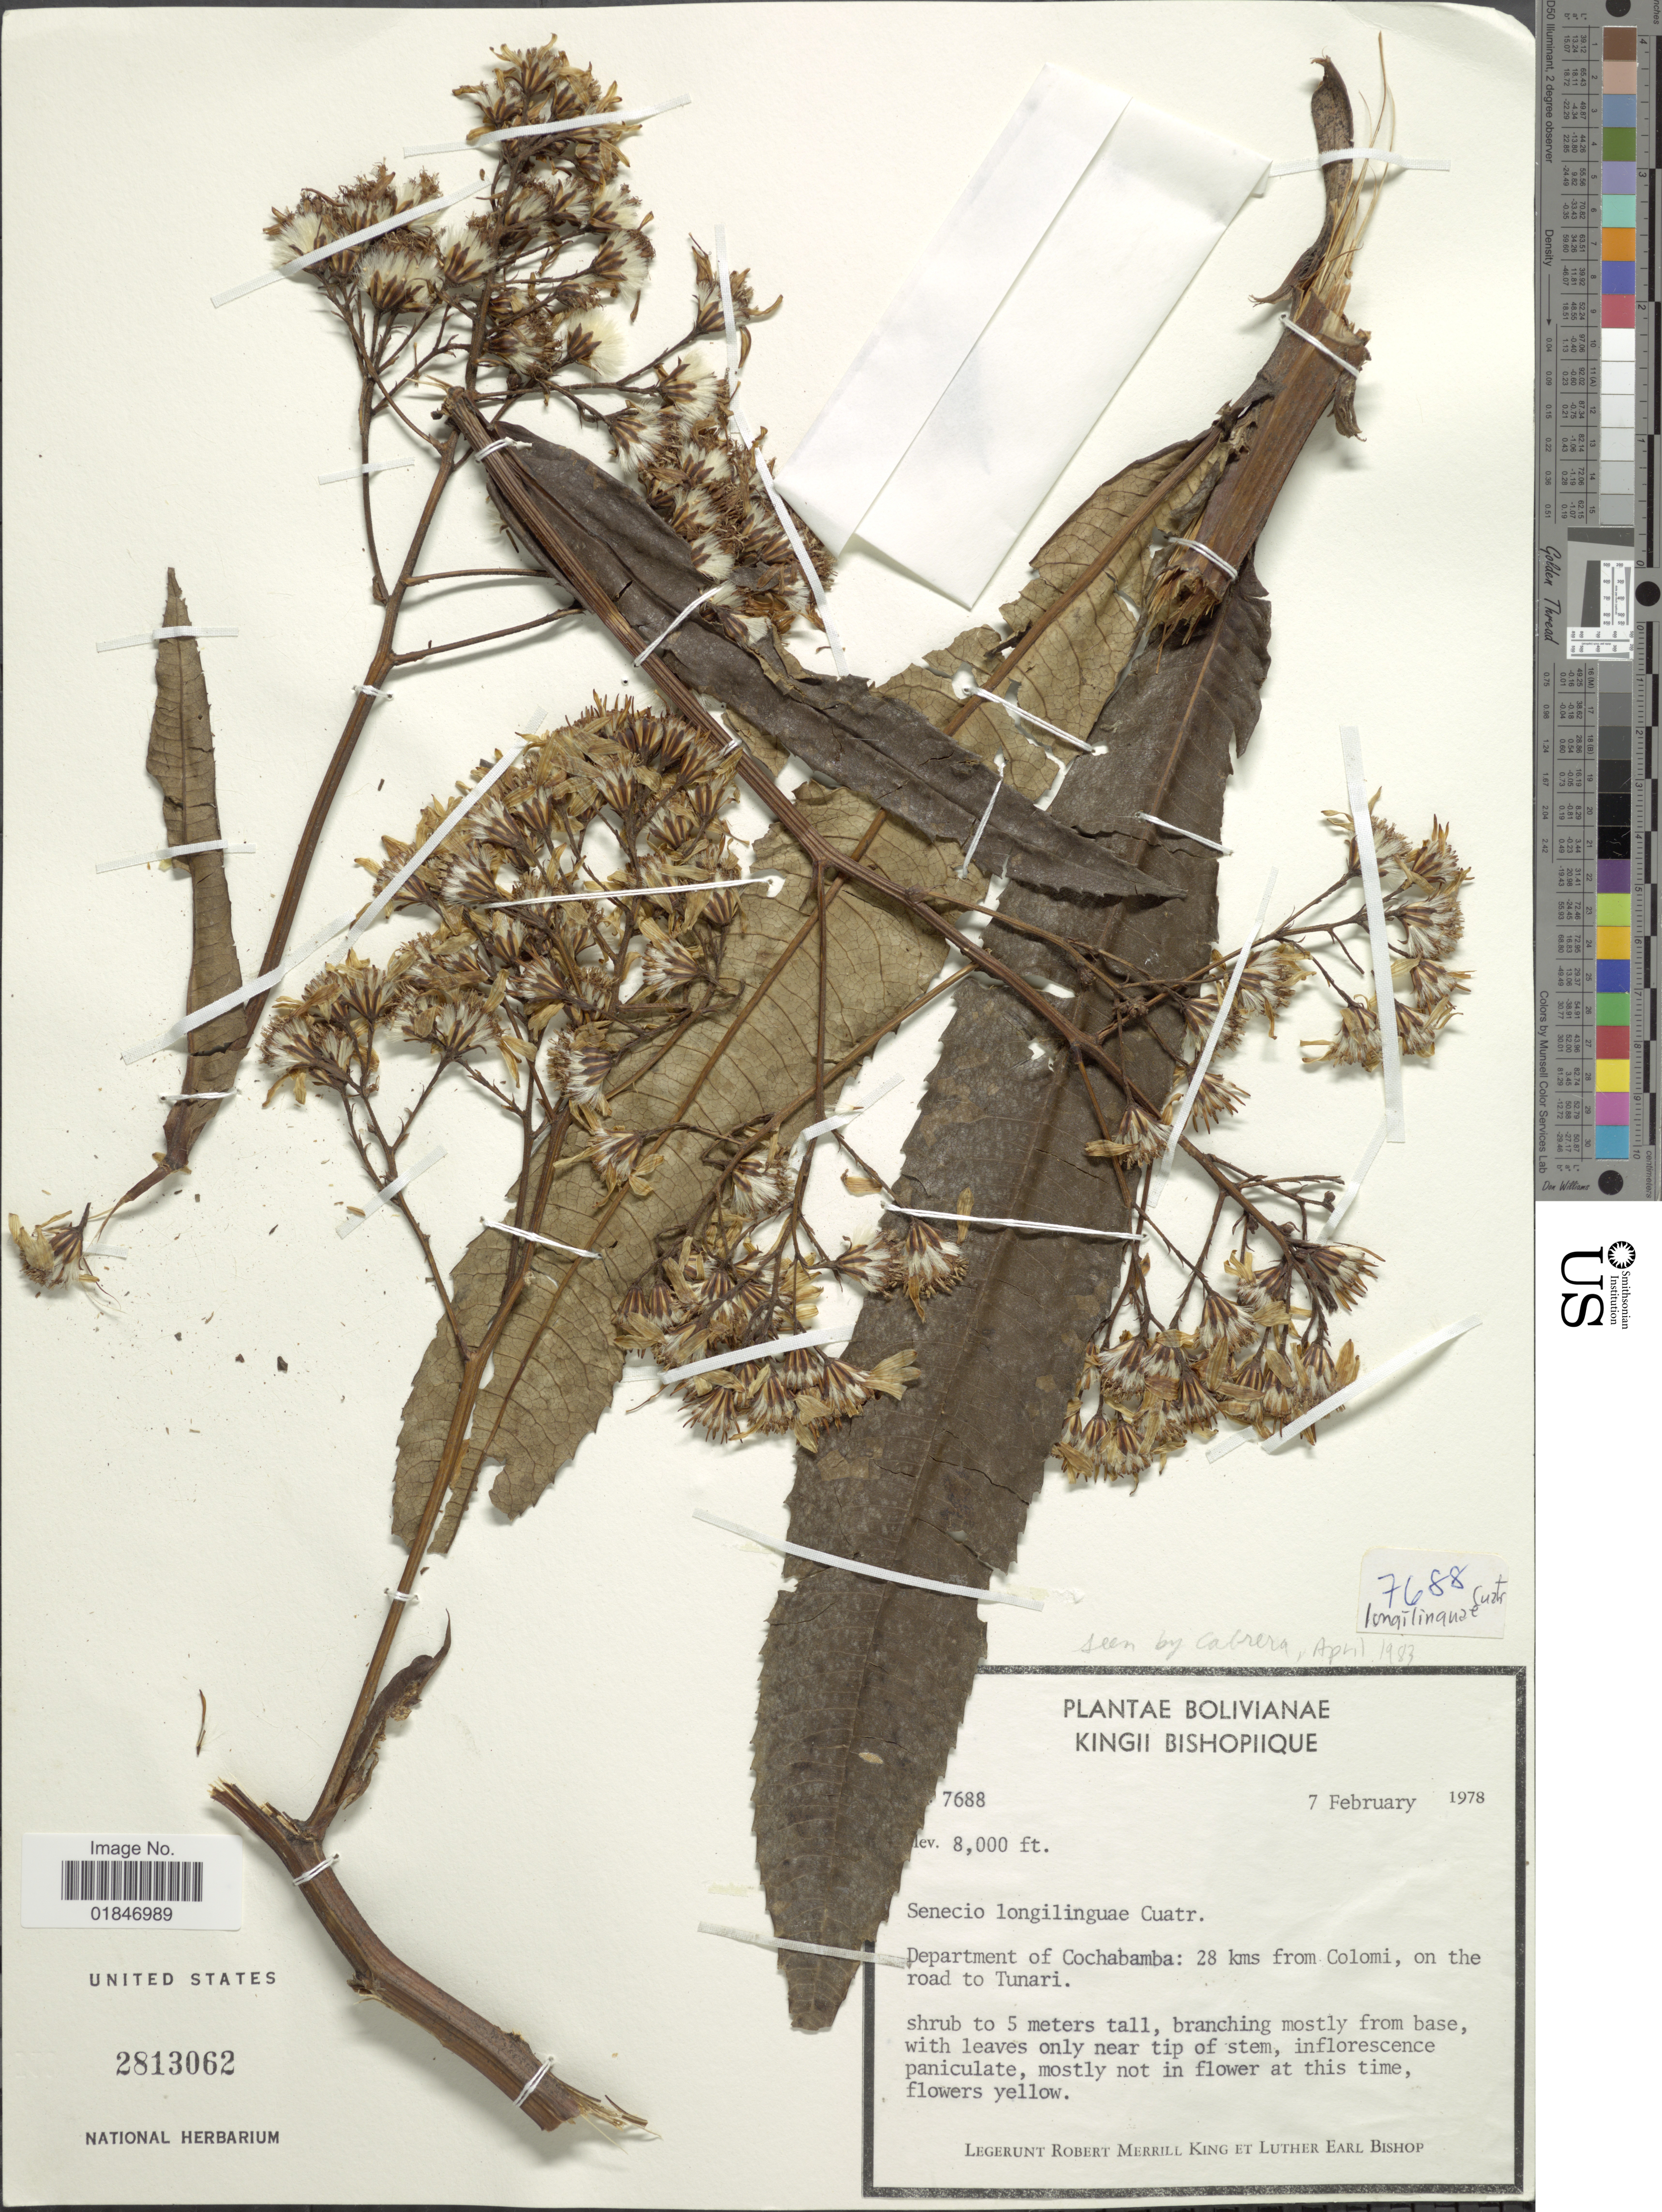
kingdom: Plantae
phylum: Tracheophyta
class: Magnoliopsida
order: Asterales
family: Asteraceae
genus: Dendrophorbium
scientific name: Dendrophorbium longilinguae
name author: (Cuatrec.) C. Jeffrey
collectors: R. M. King & L. E. Bishop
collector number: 7688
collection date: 1978-02-07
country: Bolivia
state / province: Cochabamba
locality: Department of Cochabamba: 28 kms from Colomi, on the road Tunari.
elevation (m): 2438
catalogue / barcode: US 2813062